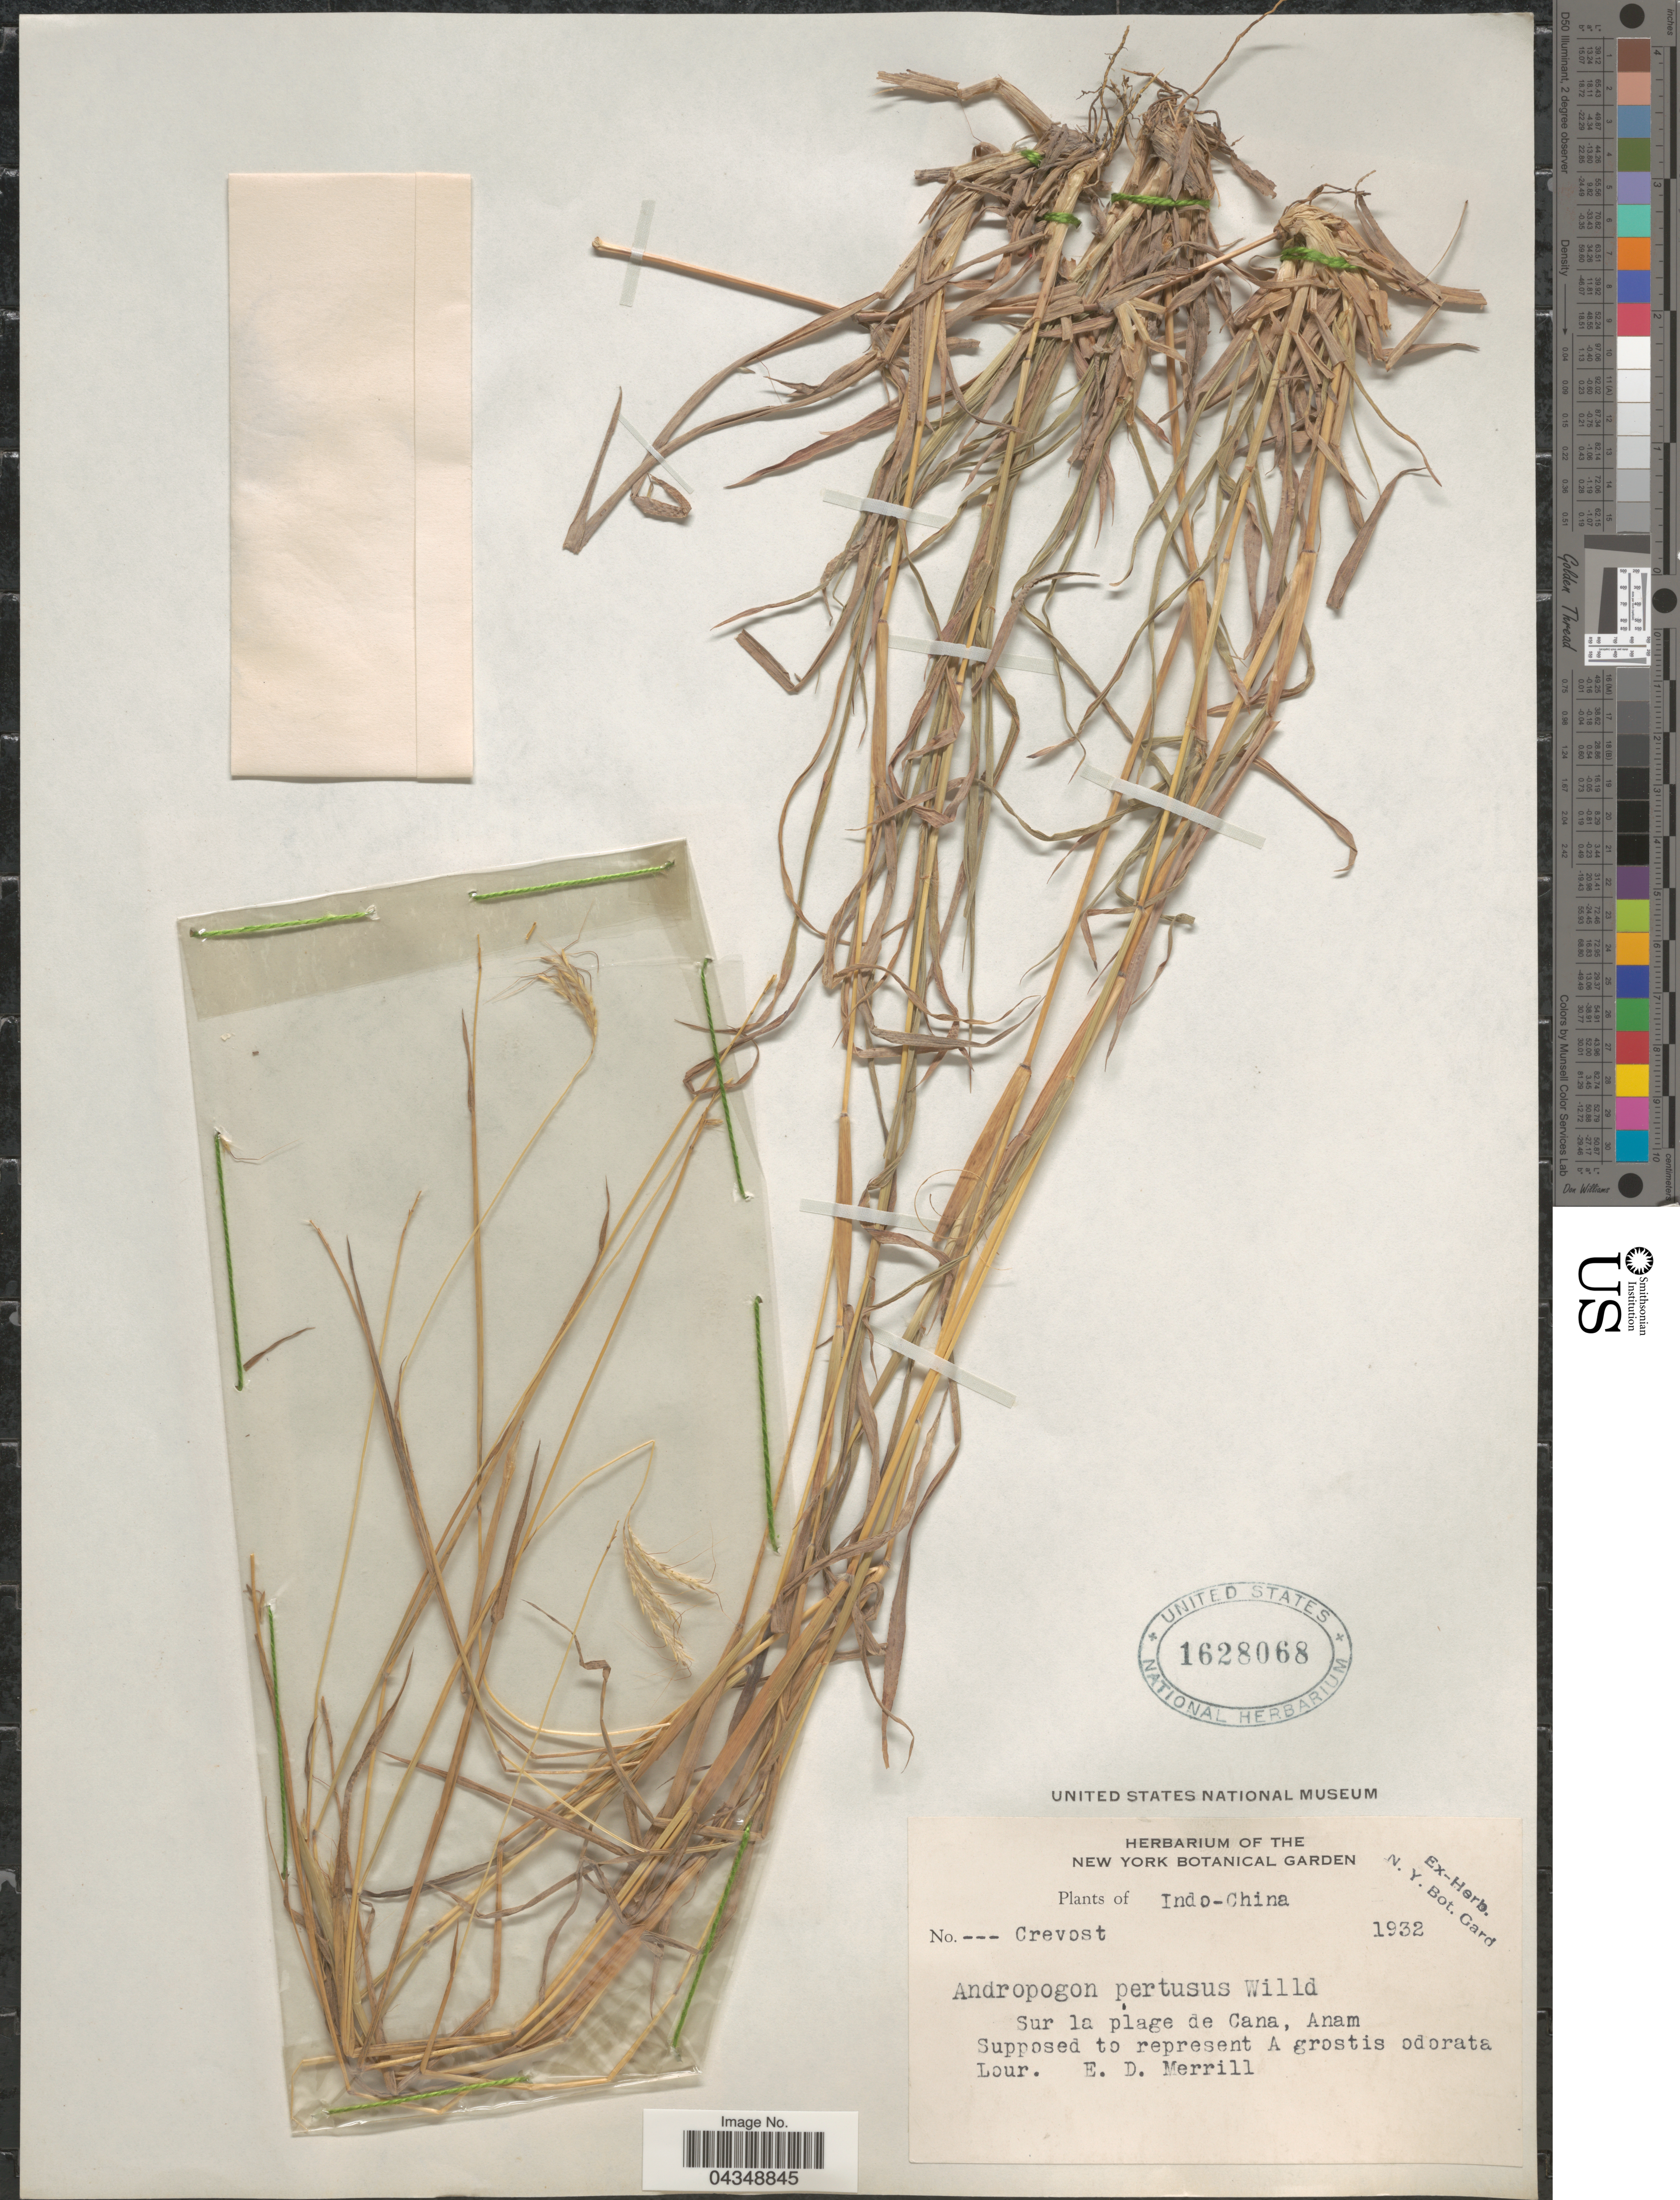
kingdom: Plantae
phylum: Tracheophyta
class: Liliopsida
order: Poales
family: Poaceae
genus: Bothriochloa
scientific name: Bothriochloa pertusa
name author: (L.) A. Camus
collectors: E. D. Merrill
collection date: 1932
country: Vietnam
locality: Indo-China. Sur la plage de Cana, Anam.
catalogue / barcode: US 1628068